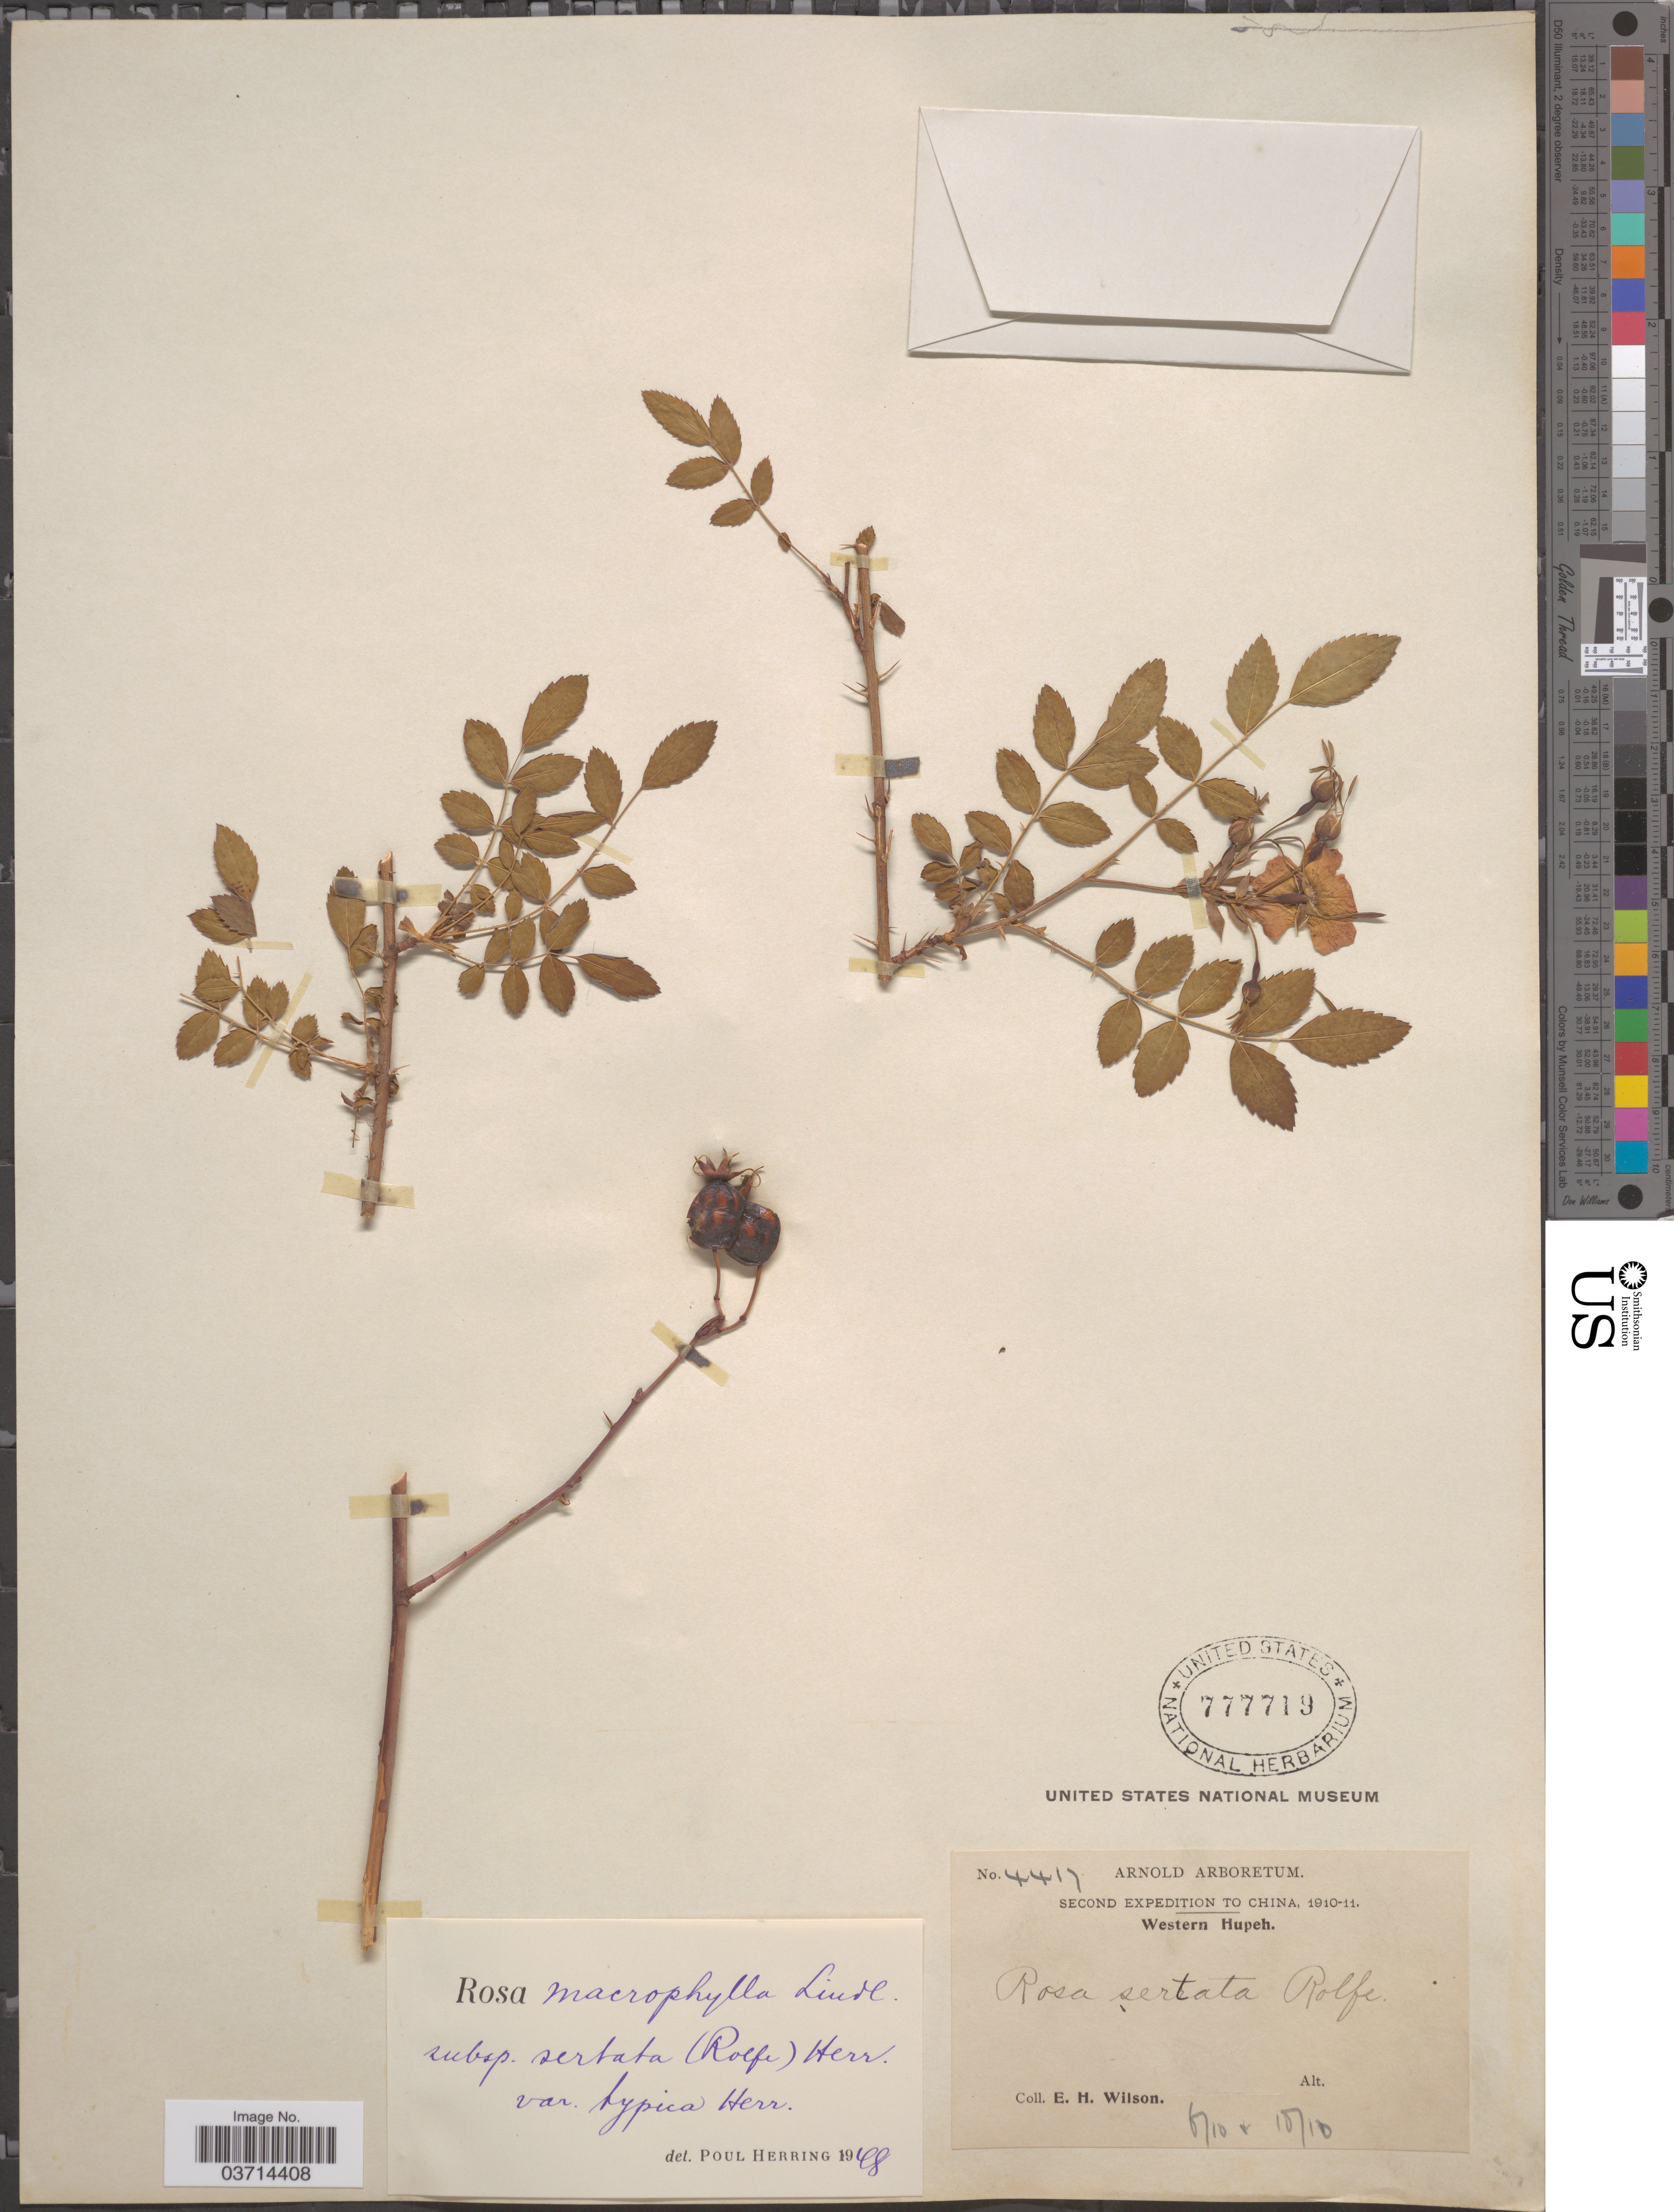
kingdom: Plantae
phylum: Tracheophyta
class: Magnoliopsida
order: Rosales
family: Rosaceae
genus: Rosa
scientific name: Rosa sertata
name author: Rolfe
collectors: E. Wilson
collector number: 4417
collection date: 1910-06/1910-10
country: China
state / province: Hubei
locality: Western Hupeh.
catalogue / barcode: US 777719